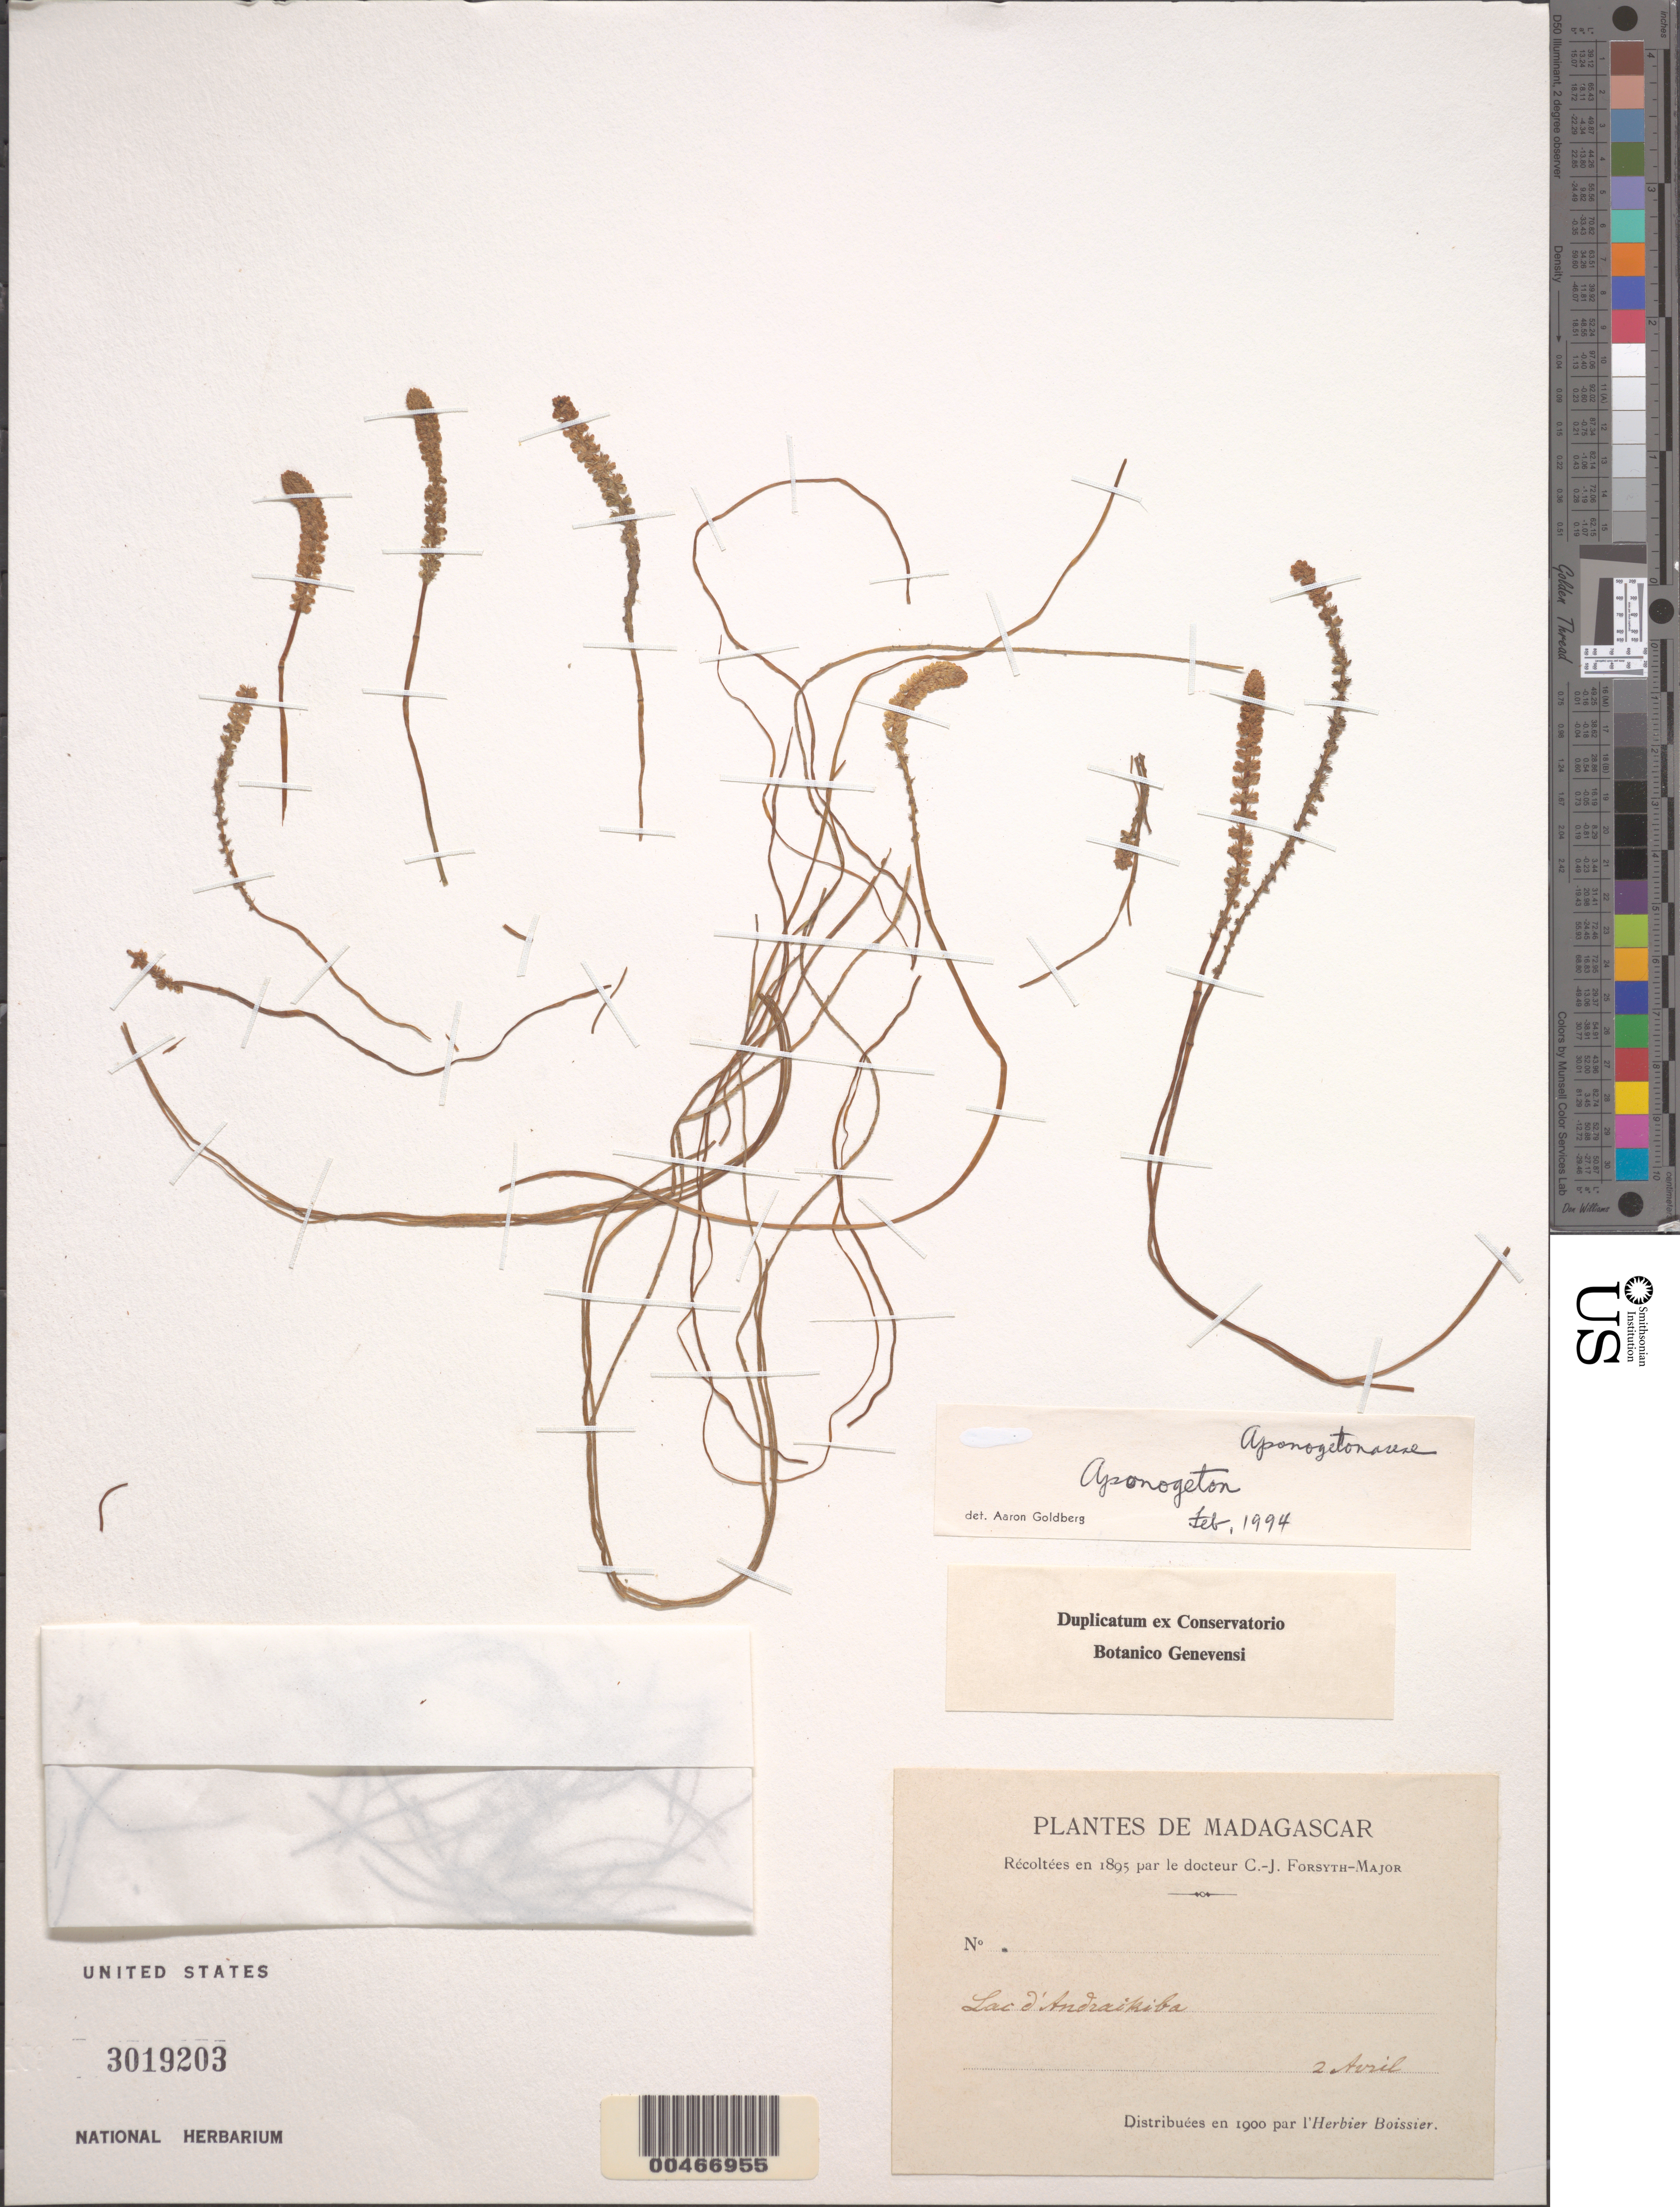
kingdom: Plantae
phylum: Tracheophyta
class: Liliopsida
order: Alismatales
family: Aponogetonaceae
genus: Aponogeton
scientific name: Aponogeton sp.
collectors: C. I. Forsyth-Major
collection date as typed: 02 Apr 1895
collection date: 1895-04-02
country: Madagascar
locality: Lac d' andraikiba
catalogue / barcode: US 3019203